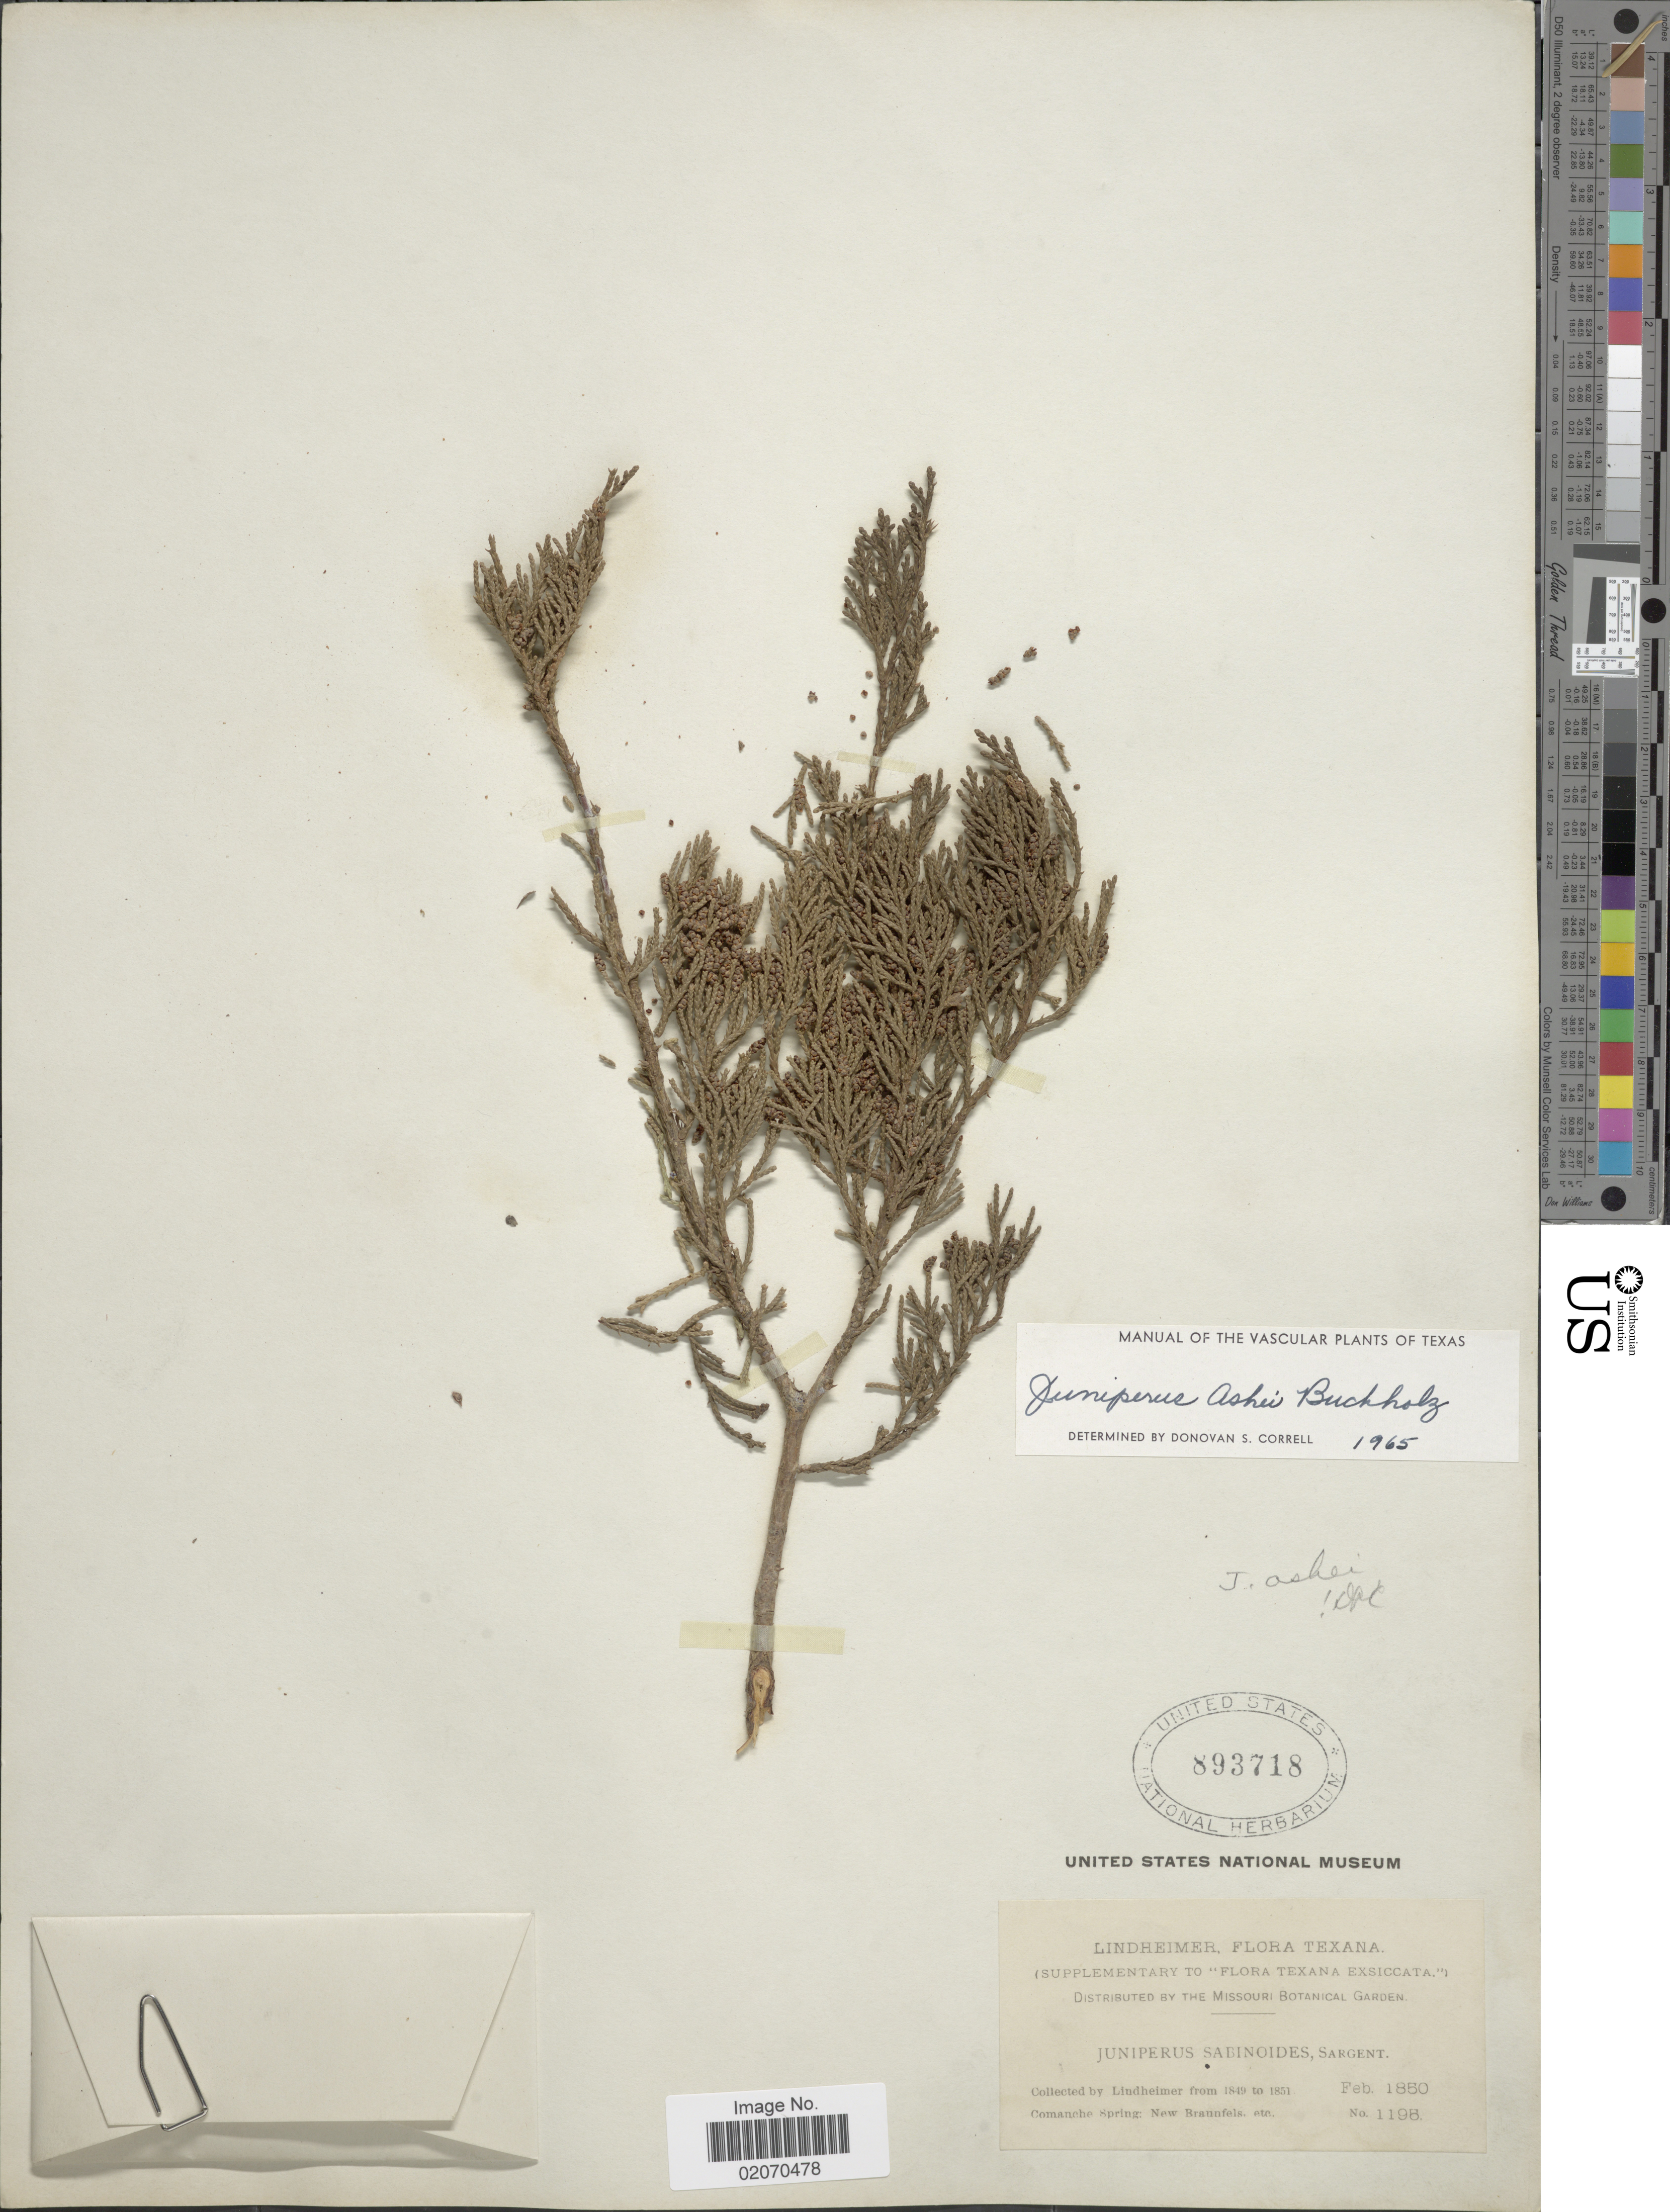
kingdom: Plantae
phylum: Tracheophyta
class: Pinopsida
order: Pinales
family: Cupressaceae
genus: Juniperus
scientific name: Juniperus ashei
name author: J. Buchholz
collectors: -. Lindheimer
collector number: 1198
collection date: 1850-02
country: United States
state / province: Texas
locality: Comanche Spring: New Braunfels, etc.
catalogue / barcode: US 893718